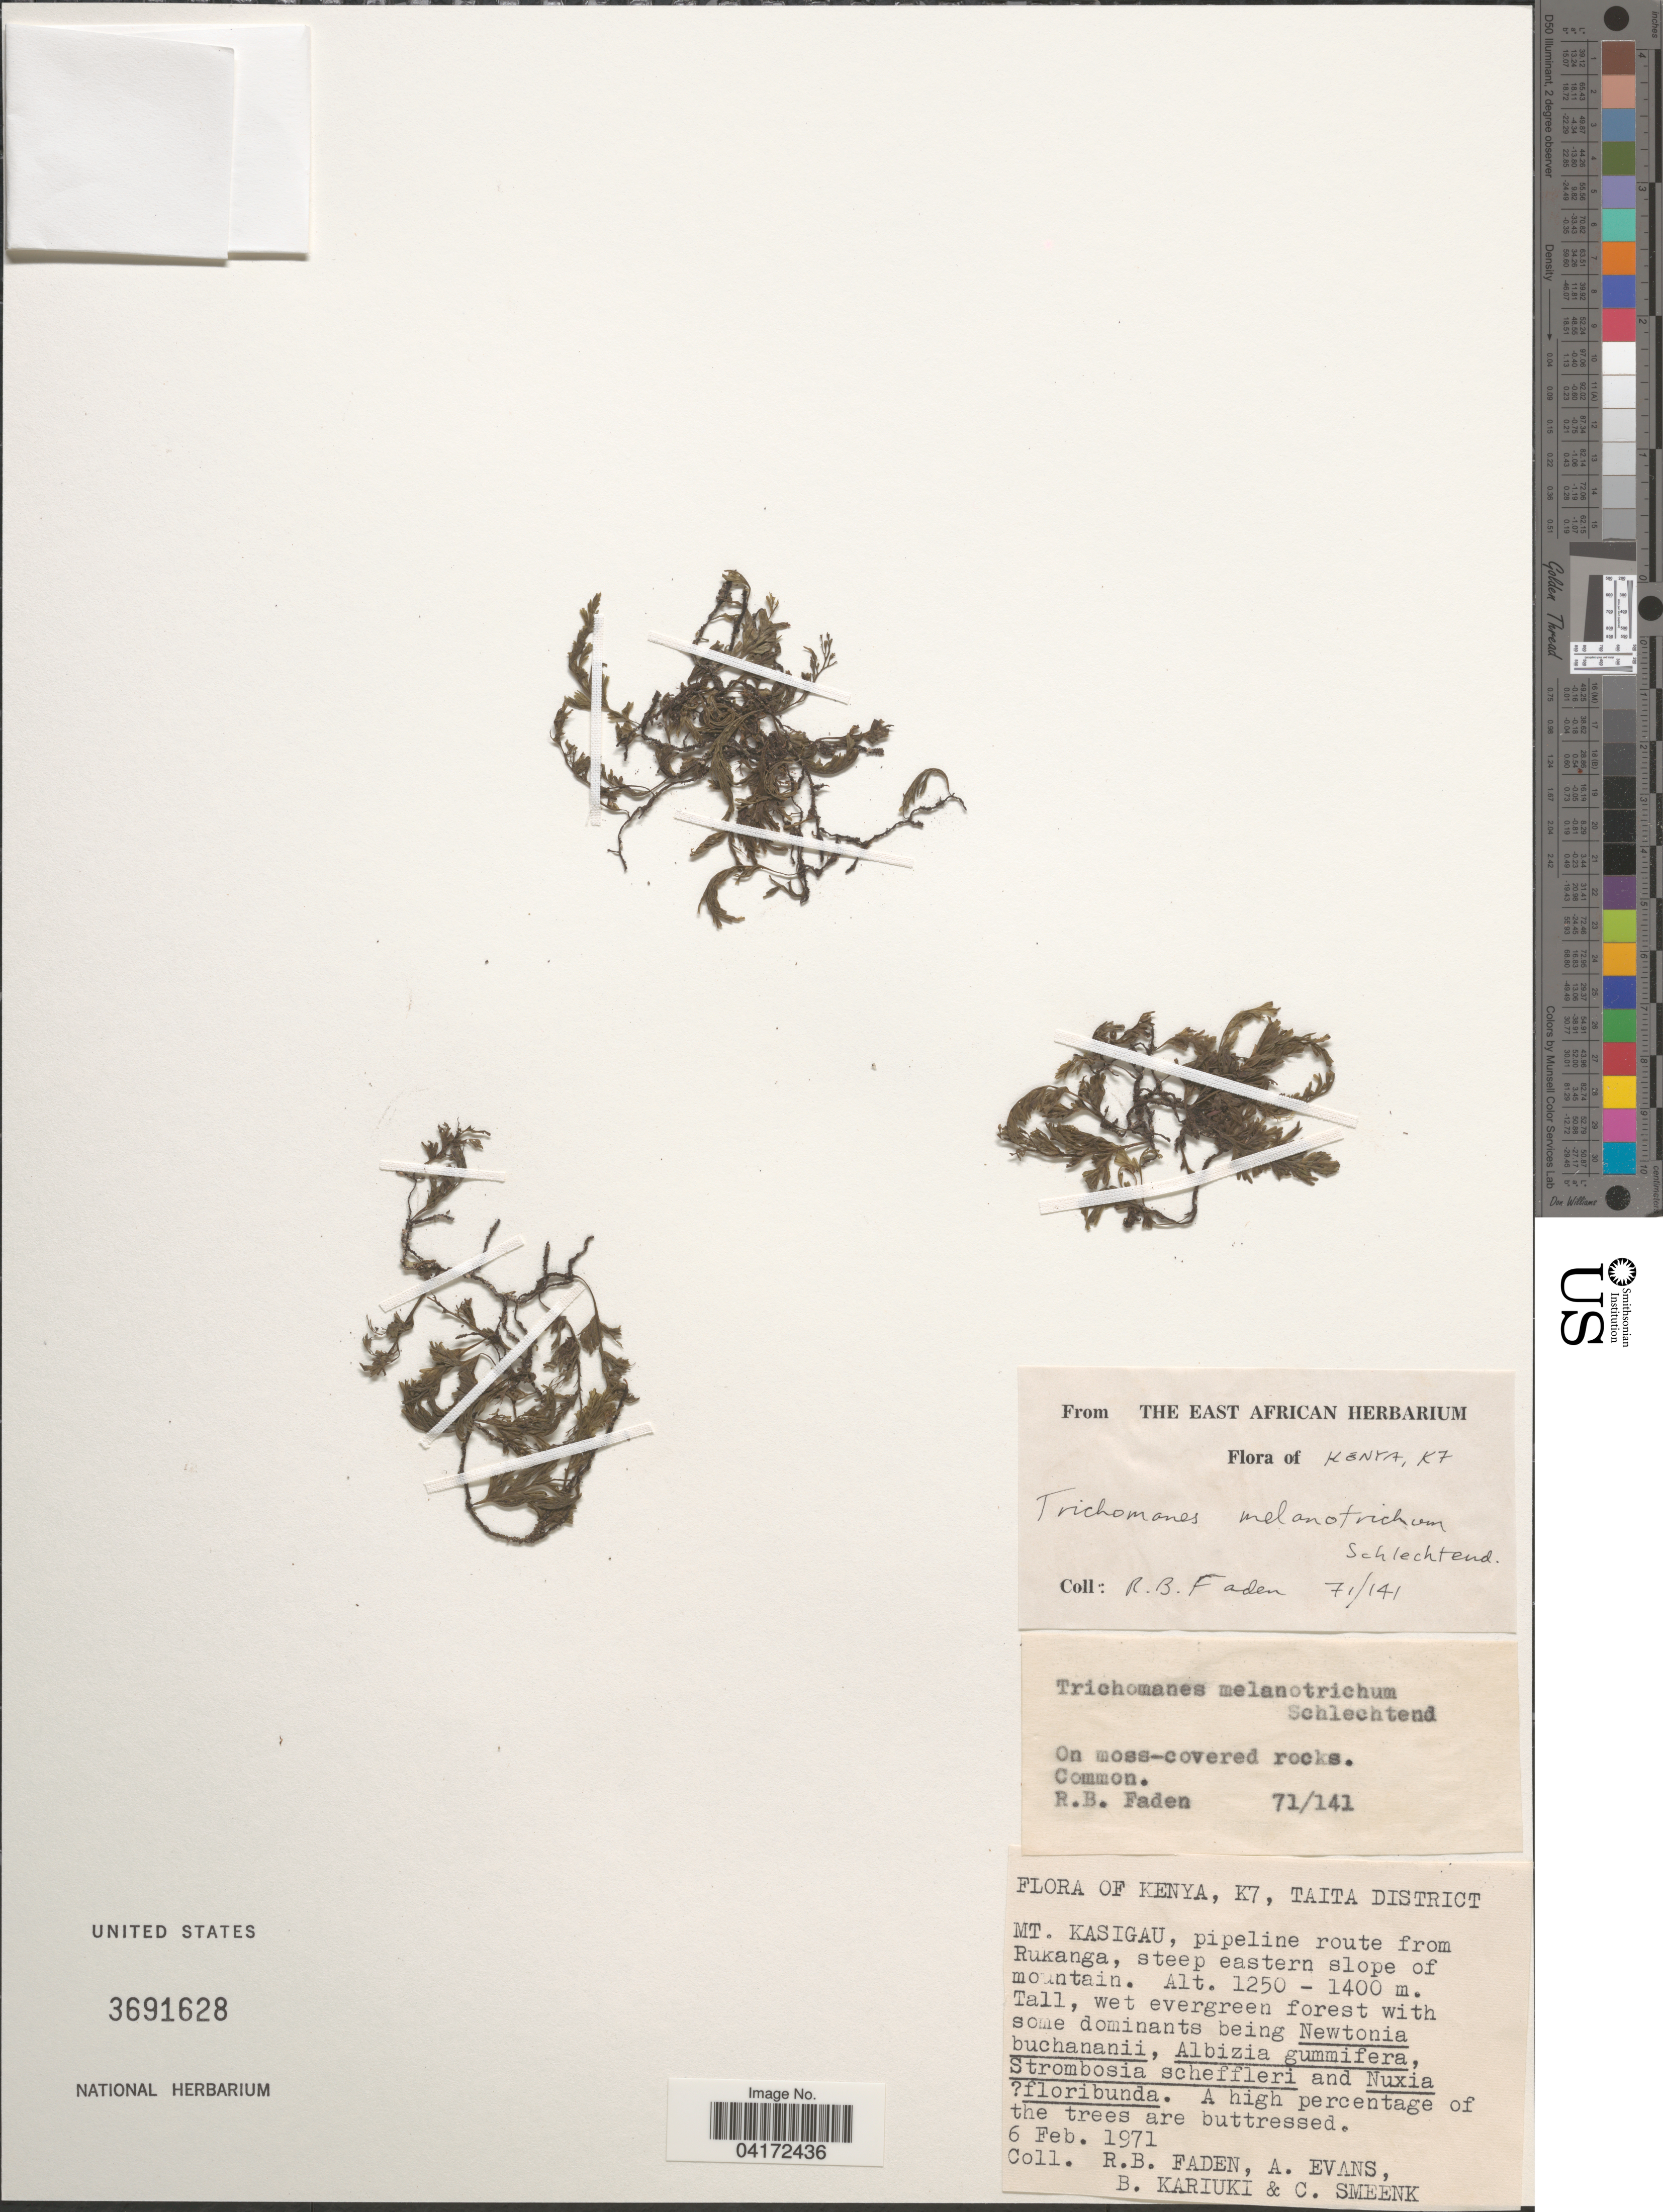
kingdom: Plantae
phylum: Tracheophyta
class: Polypodiopsida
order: Hymenophyllales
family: Hymenophyllaceae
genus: Trichomanes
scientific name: Trichomanes melanotrichum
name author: Schltdl.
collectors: R. B. Faden, A. Evans, B. Kariuki & C. Smeenk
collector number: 71/141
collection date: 1971-02-06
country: Kenya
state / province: Taita Taveta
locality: K7, Taita District. Mt. Kasigau, pipeline route from Rukanga, steep eastern slope of mountain.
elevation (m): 1250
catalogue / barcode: US 3691628